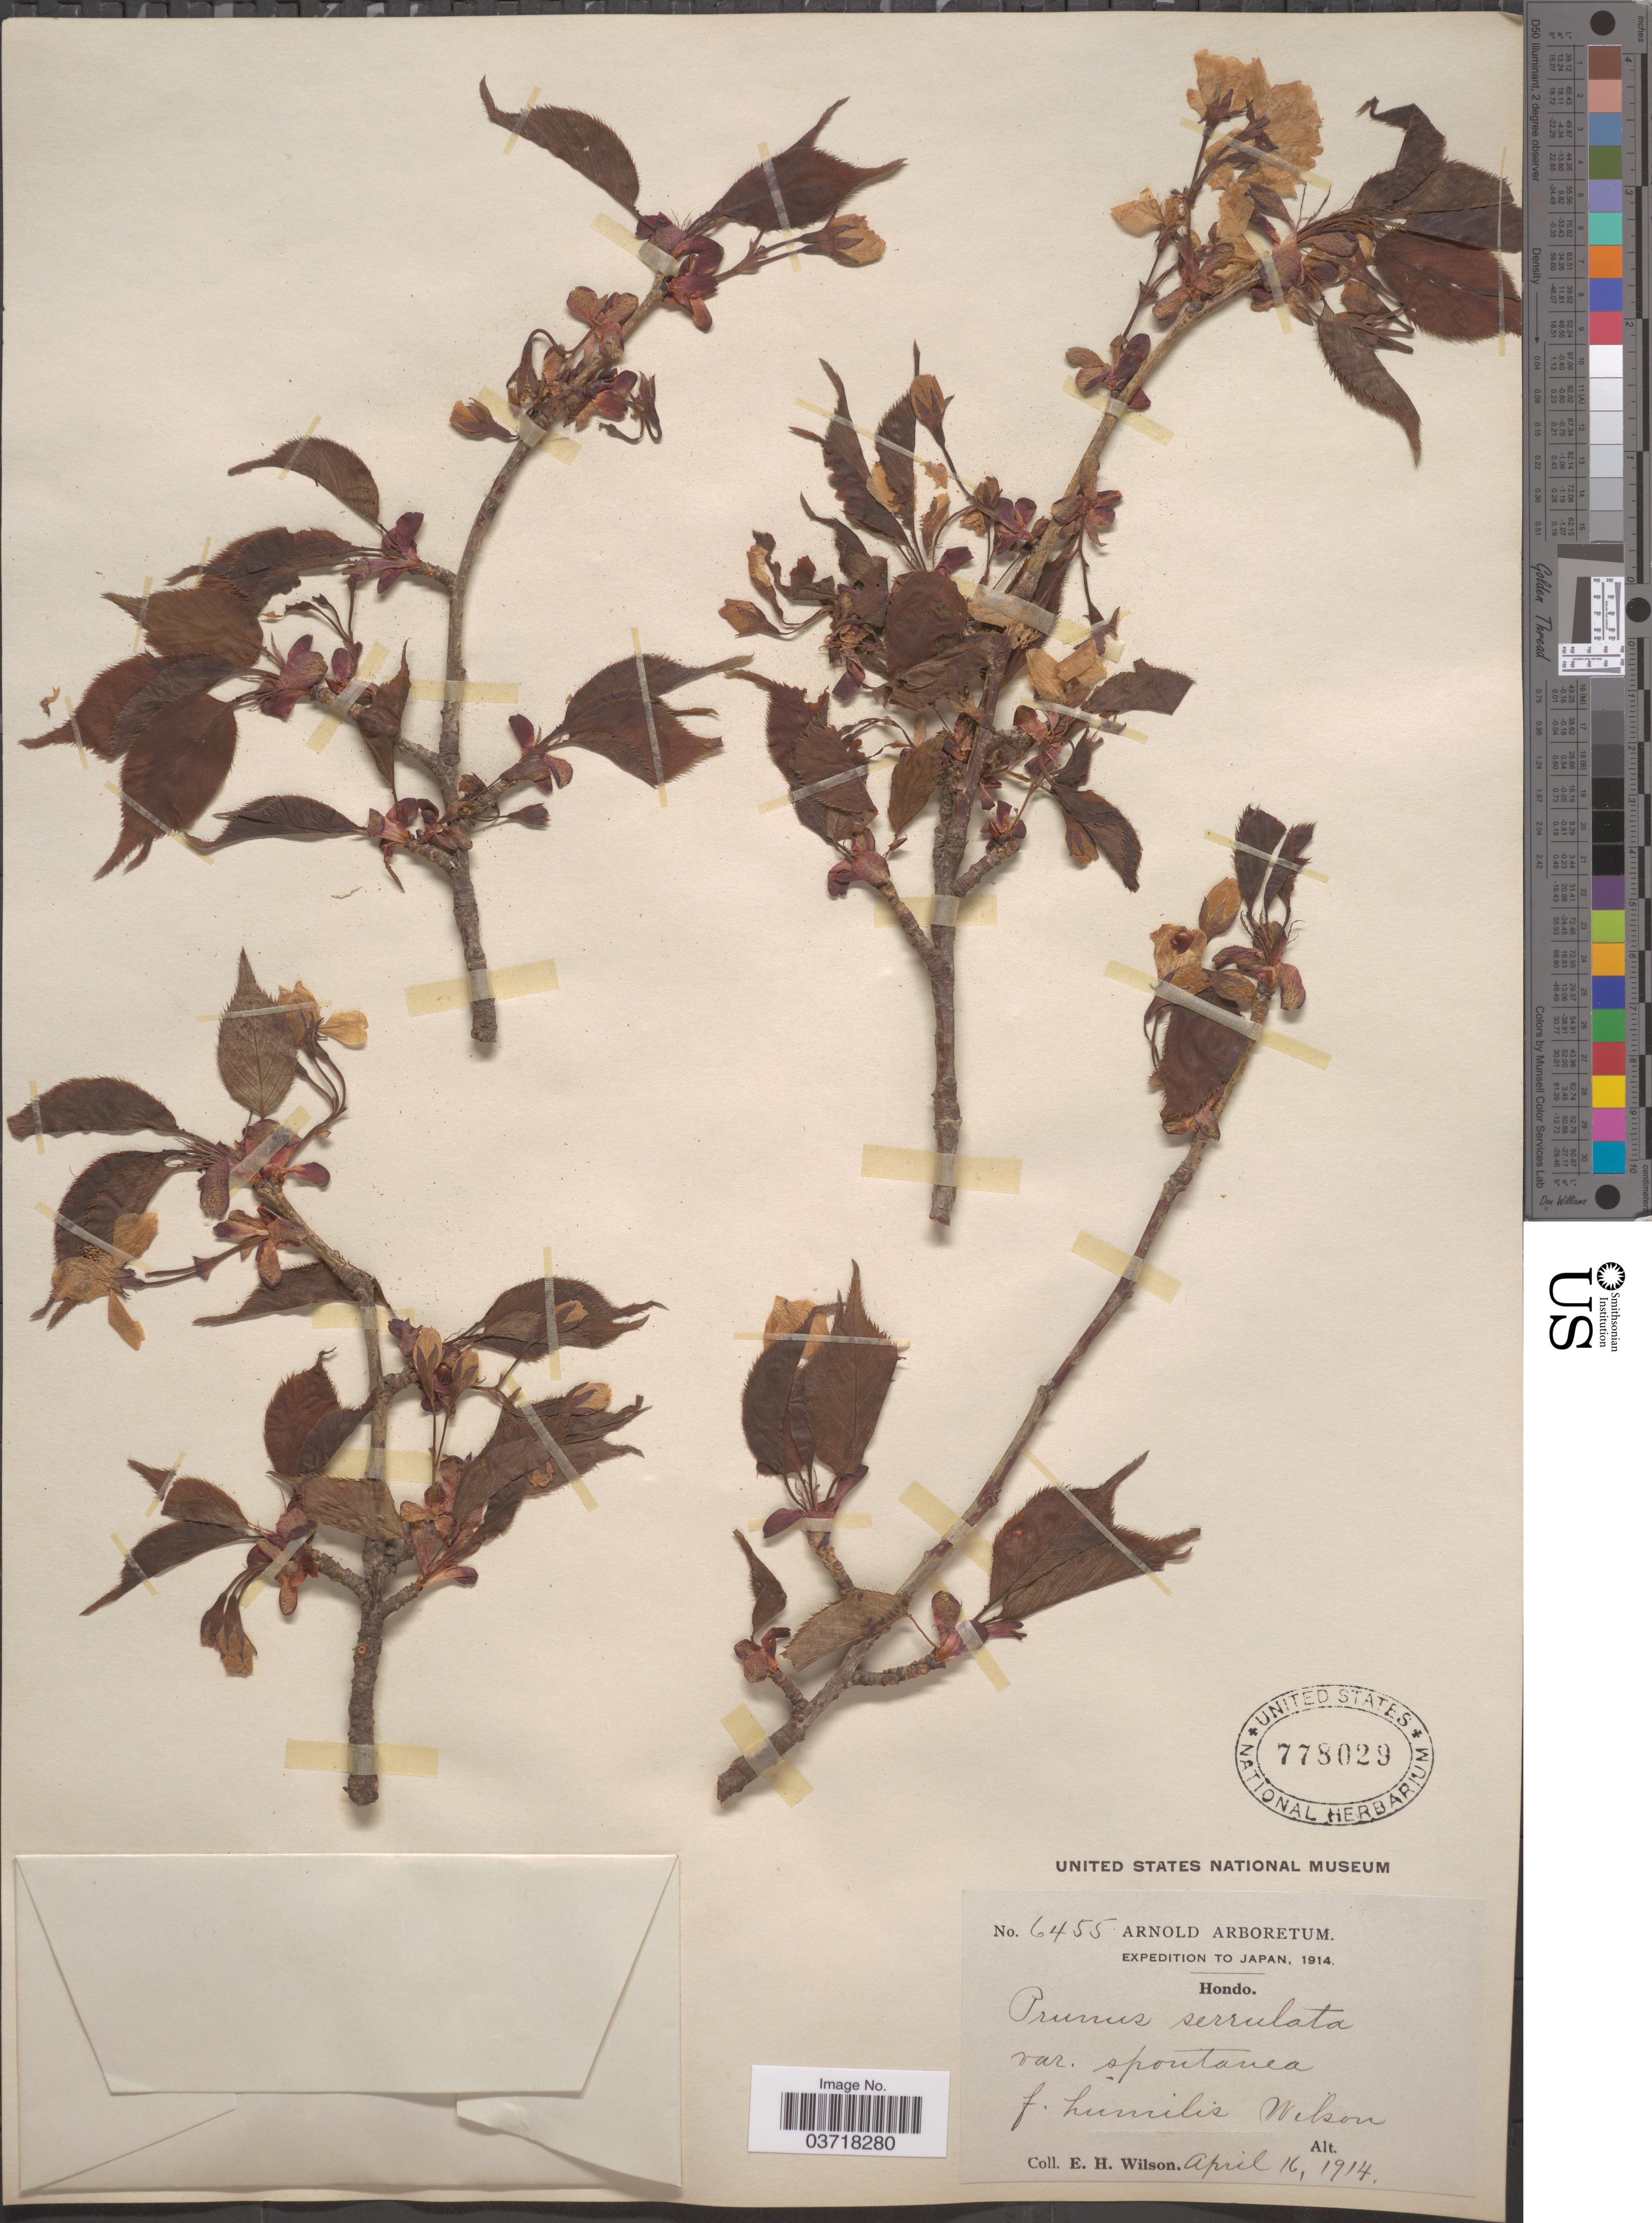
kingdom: Plantae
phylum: Tracheophyta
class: Magnoliopsida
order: Rosales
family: Rosaceae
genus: Prunus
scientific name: Prunus serrulata var. spontanea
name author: E.H. Wilson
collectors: E. Wilson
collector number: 6455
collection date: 1914-04-16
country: Japan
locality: Hondo.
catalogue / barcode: US 778029